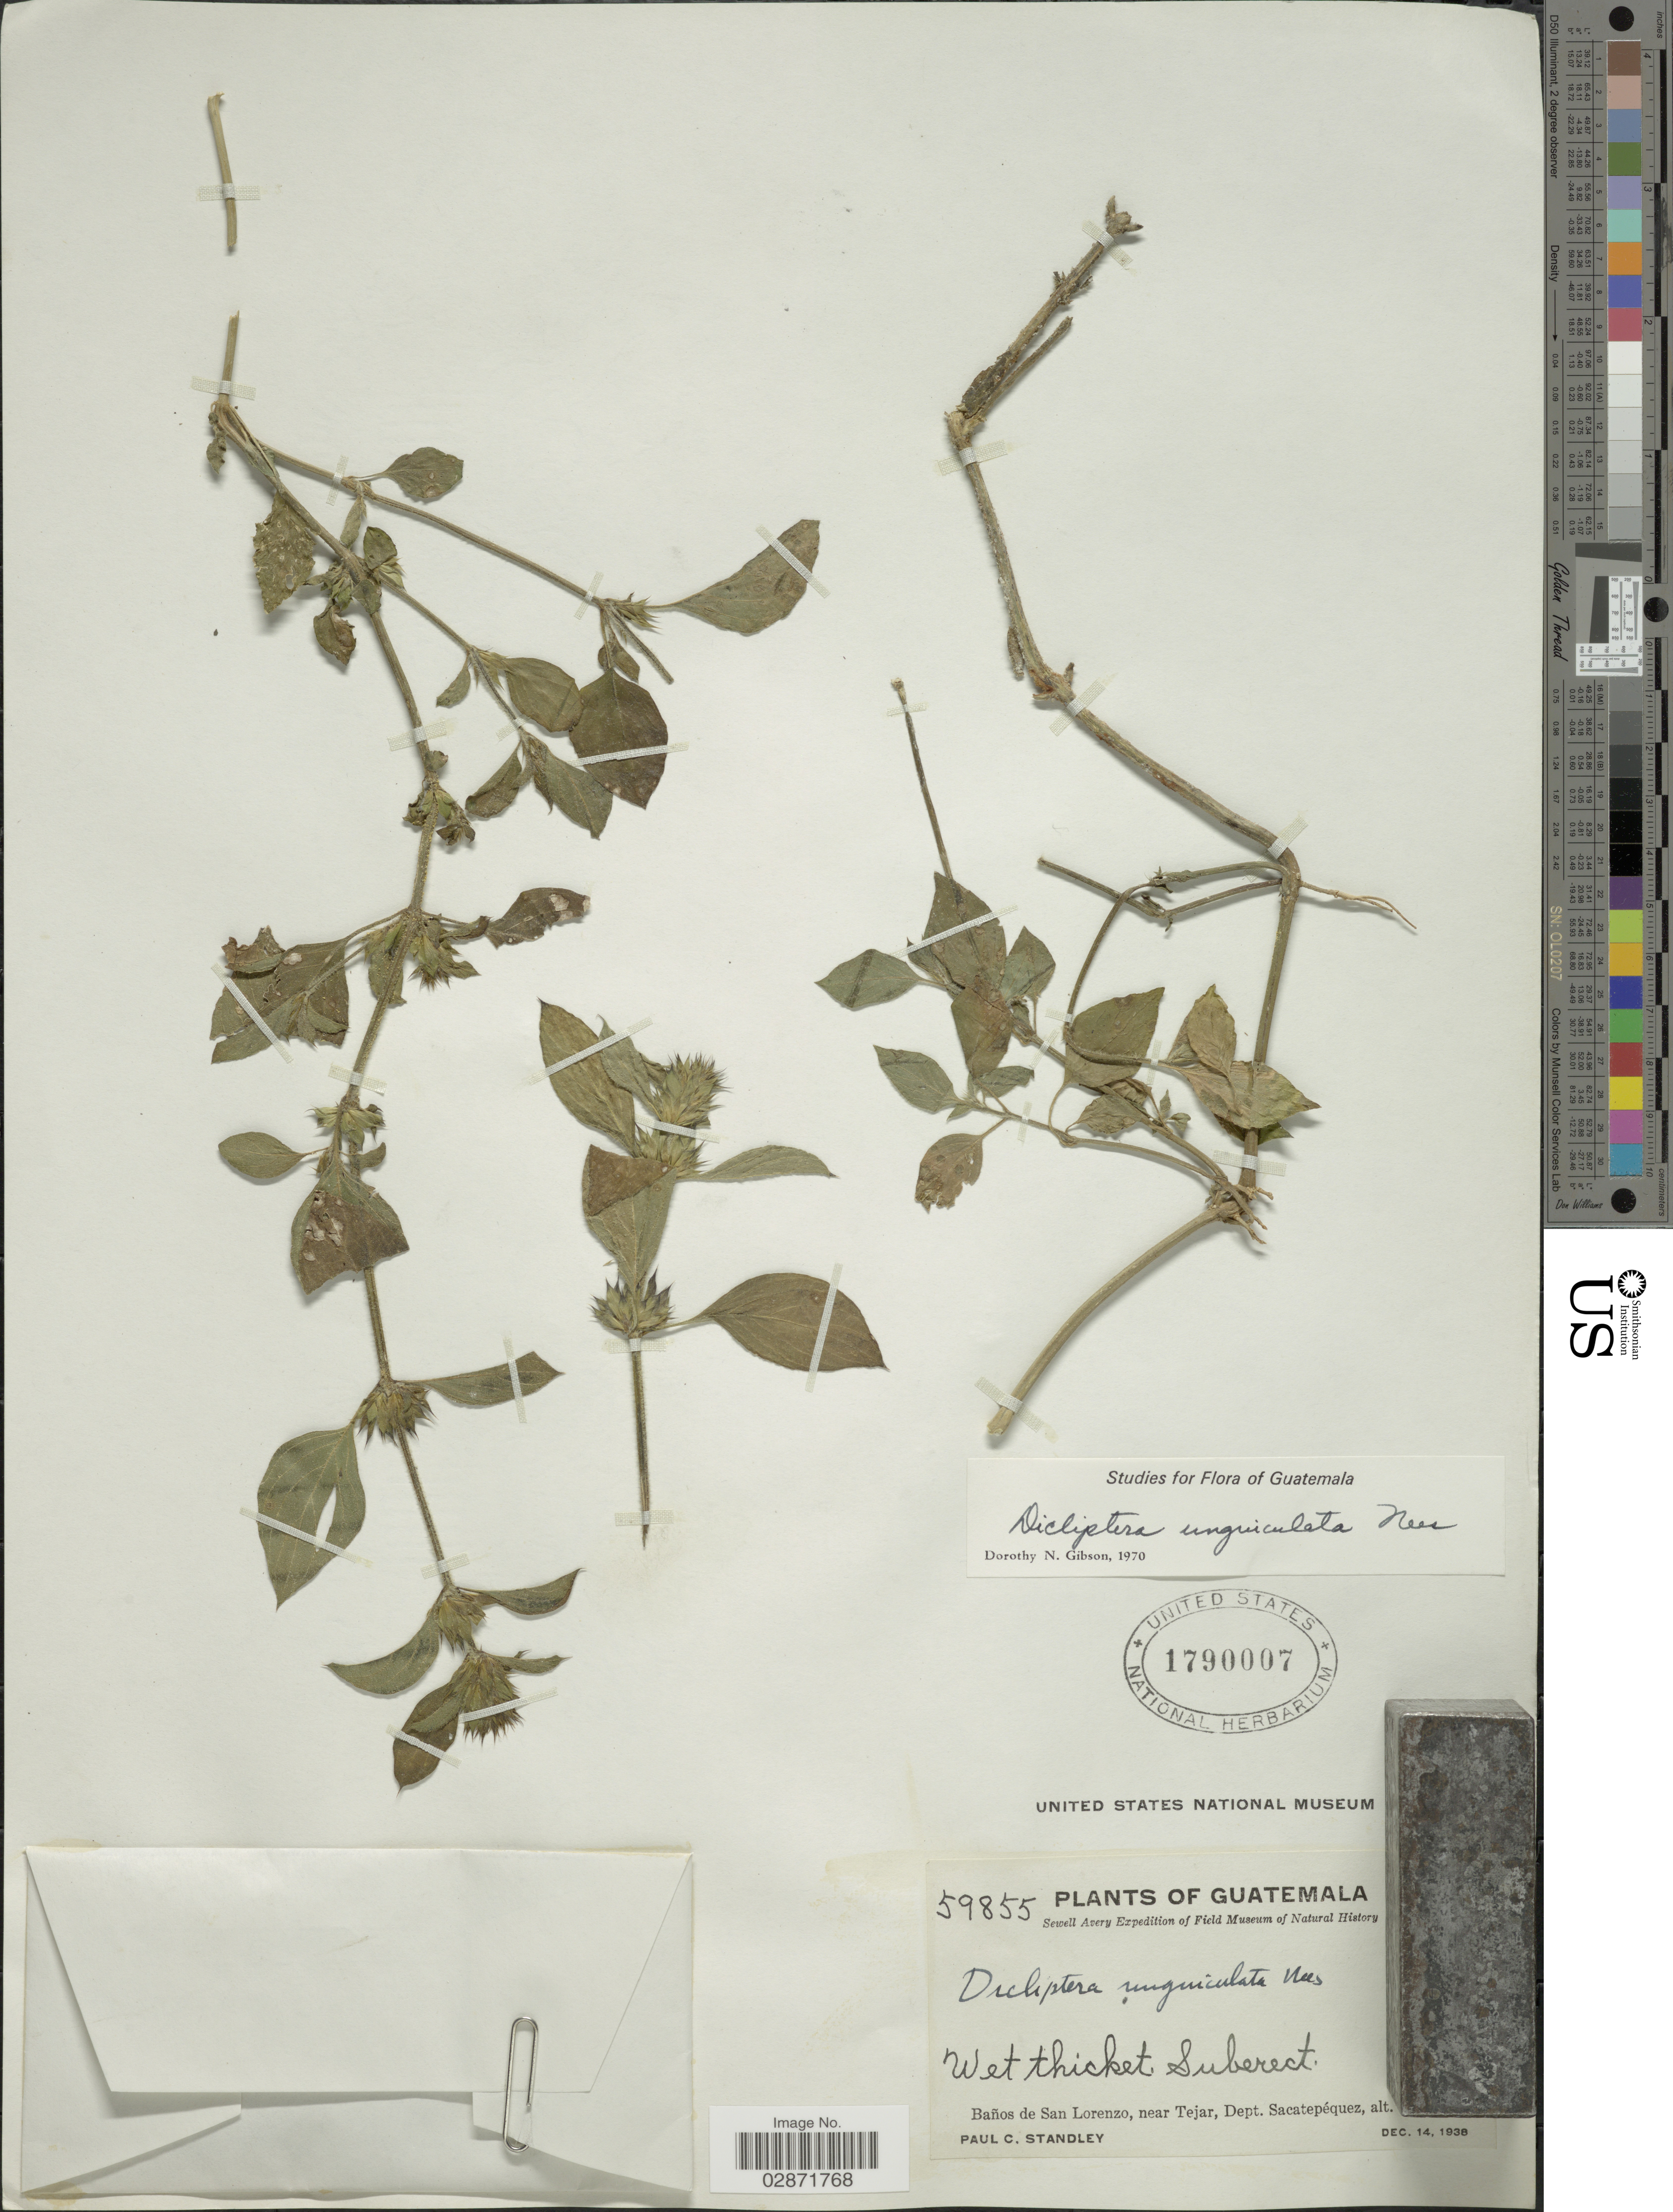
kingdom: Plantae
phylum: Tracheophyta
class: Magnoliopsida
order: Lamiales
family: Acanthaceae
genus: Dicliptera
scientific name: Dicliptera unguiculata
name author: Nees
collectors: P. C. Standley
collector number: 59855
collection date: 1938-12-14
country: Guatemala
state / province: Sacatepéquez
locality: Baños de San Lorenzo, near Tejar, Dept. Sacatepéquez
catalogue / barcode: US 1790007